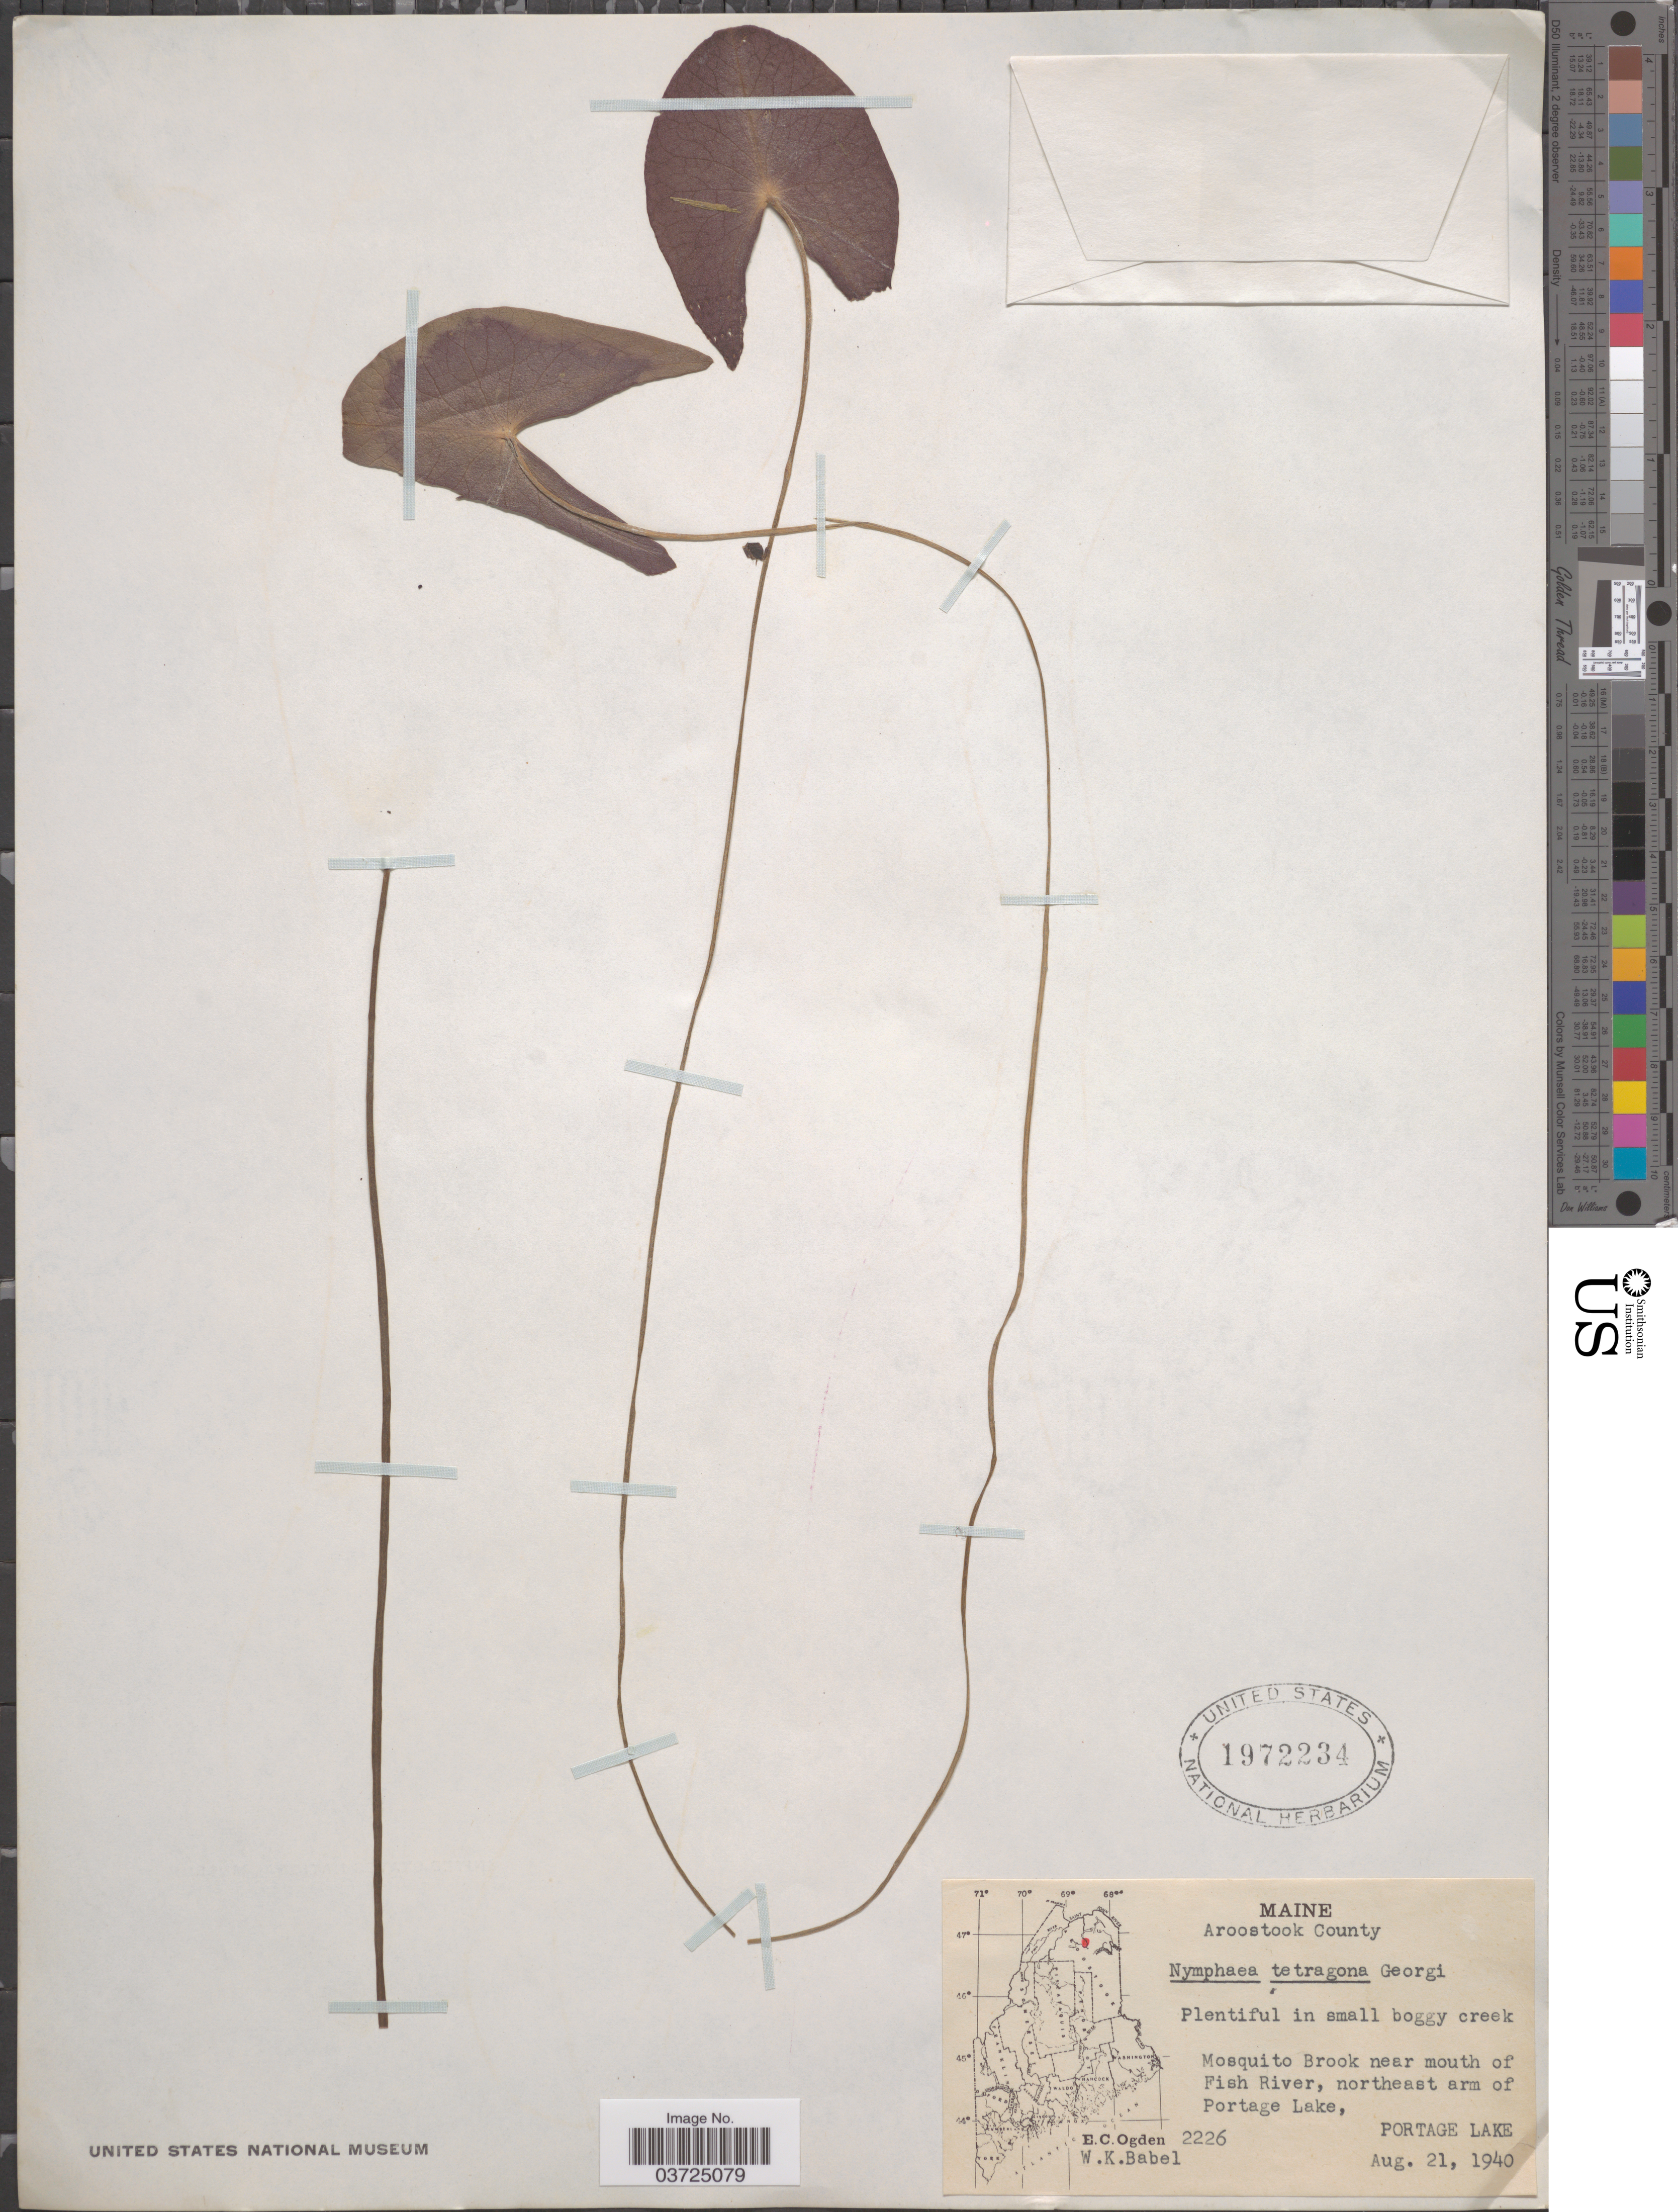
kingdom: Plantae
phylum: Tracheophyta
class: Magnoliopsida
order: Nymphaeales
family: Nymphaeaceae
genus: Nymphaea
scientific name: Nymphaea tetragona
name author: Georgi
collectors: E. Ogden & W. Babel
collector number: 2226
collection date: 1940-08-21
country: United States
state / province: Maine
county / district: Aroostook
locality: Mosquito Brook near mouth of Fish River, northeast arm of Portage Lake, Portage Lake.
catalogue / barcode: US 1972234